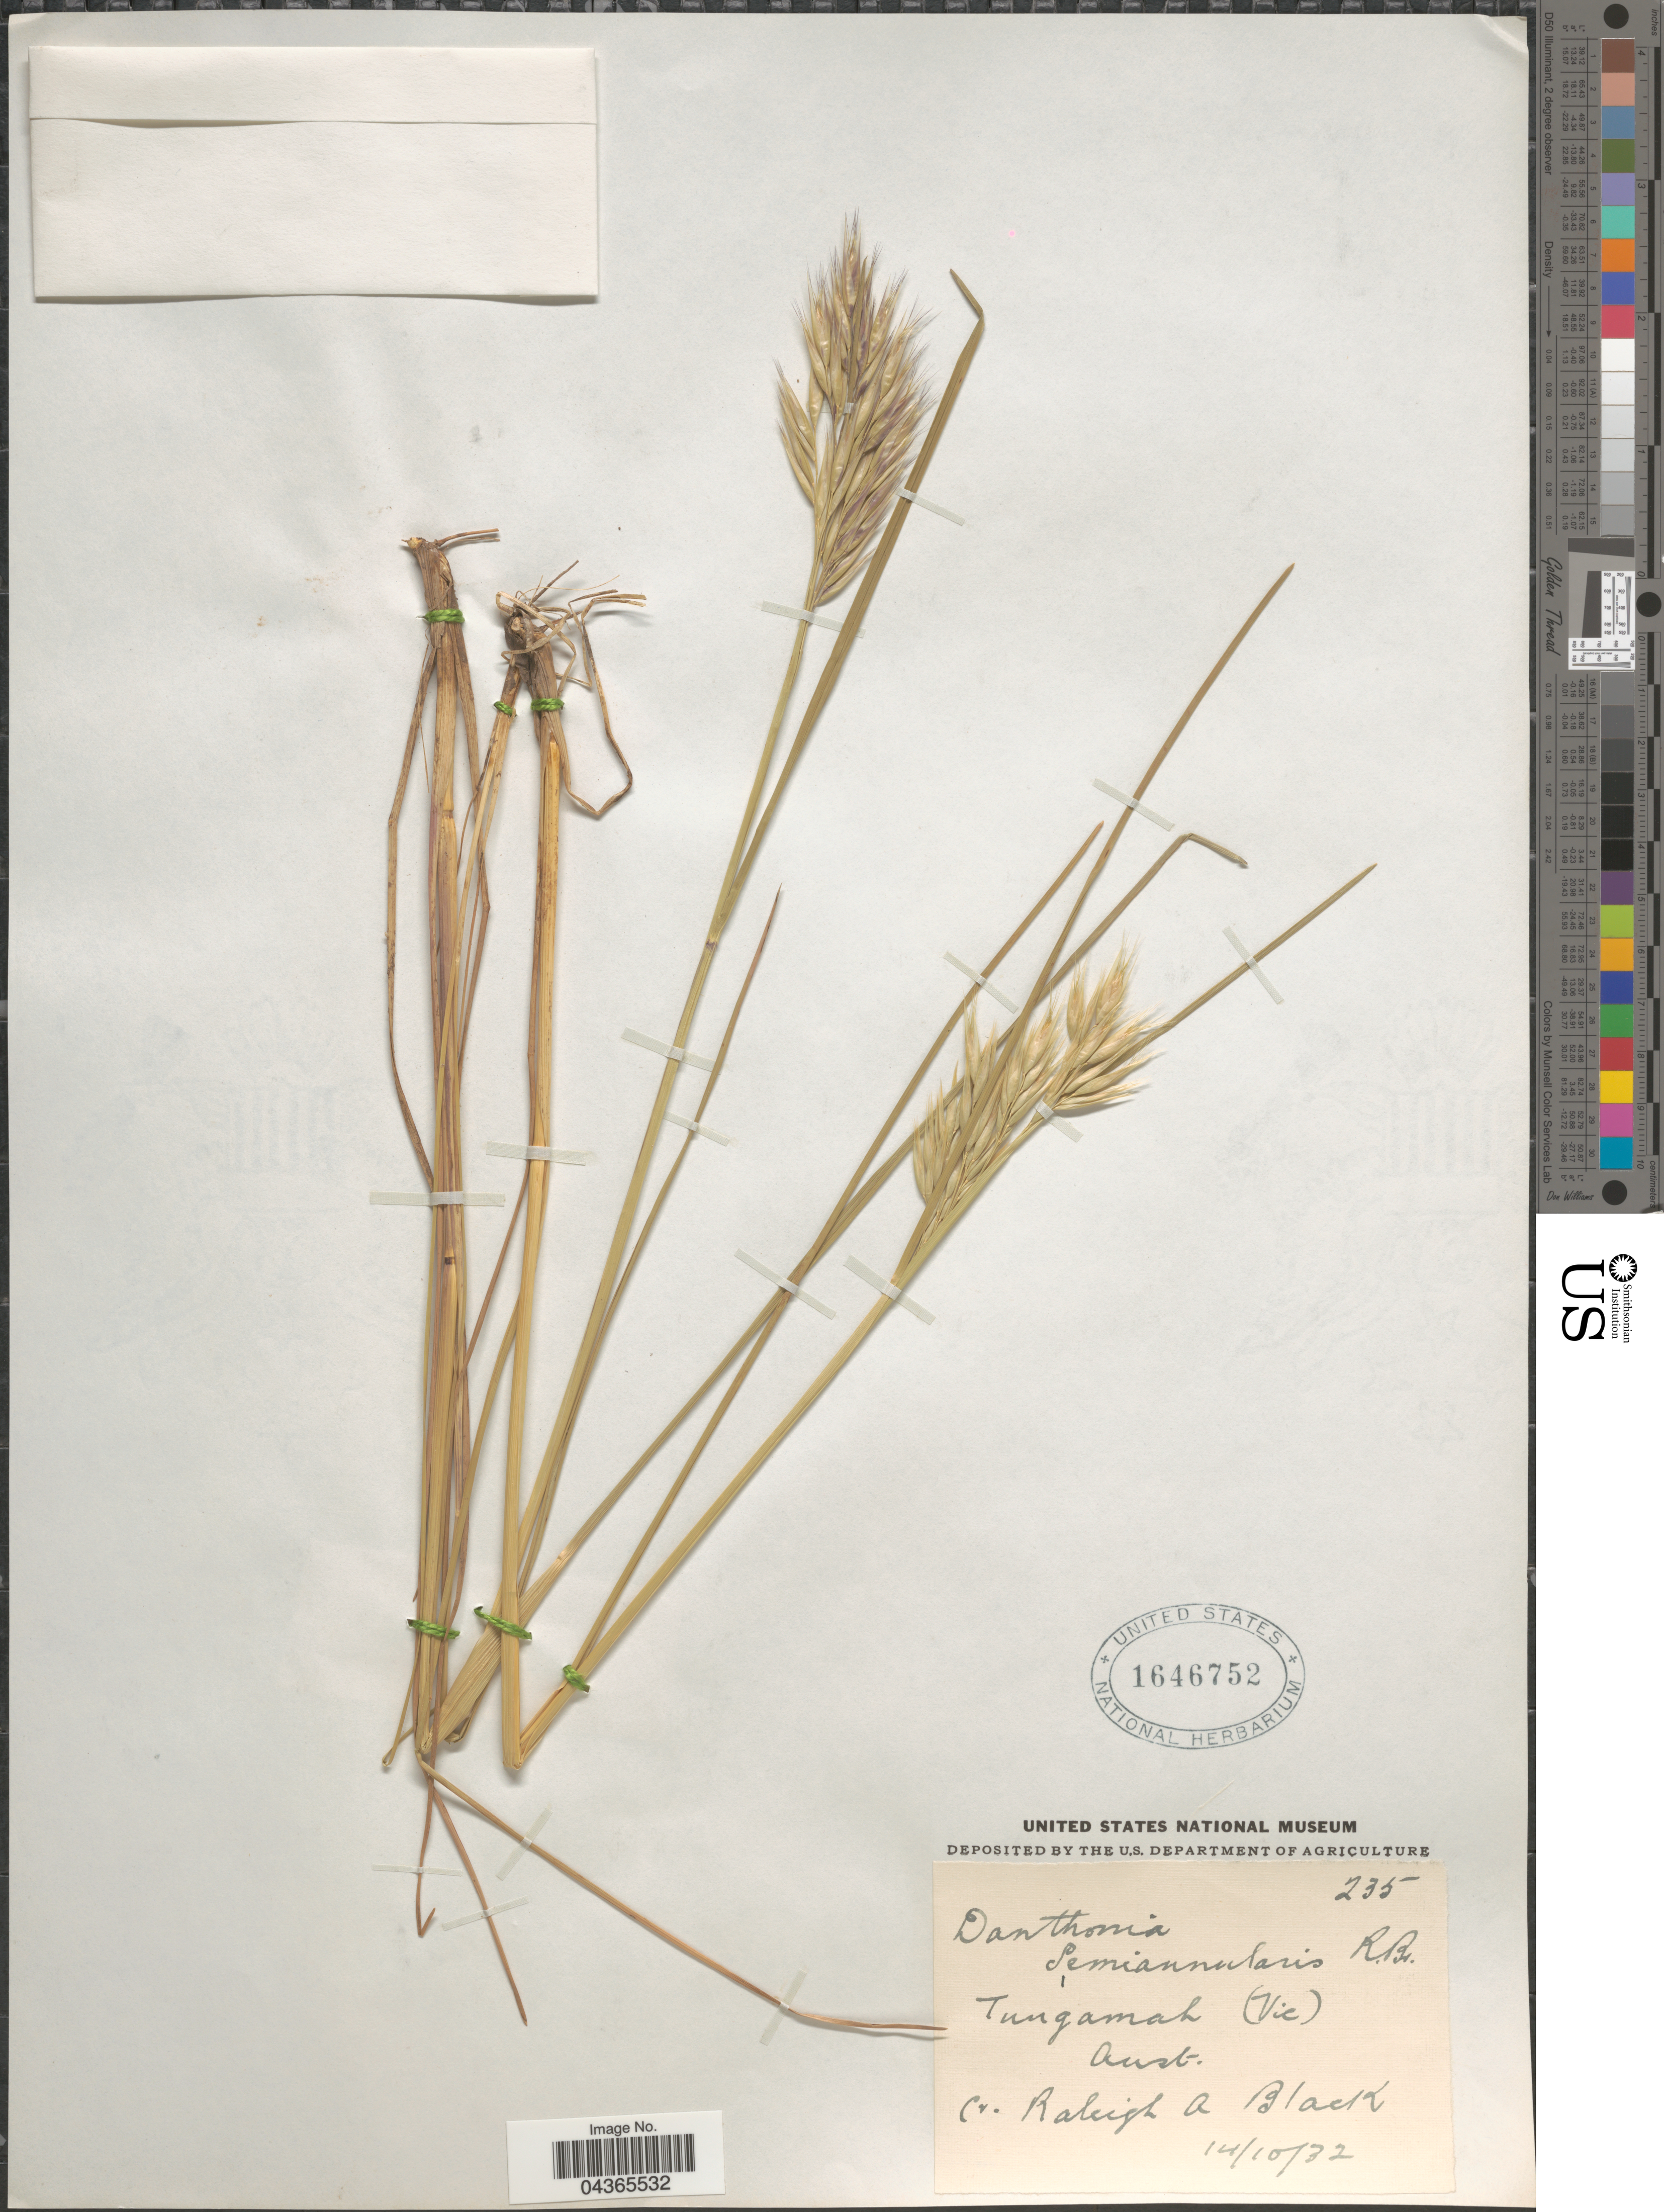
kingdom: Plantae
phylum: Tracheophyta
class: Liliopsida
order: Poales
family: Poaceae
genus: Rytidosperma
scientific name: Rytidosperma semiannulare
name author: (Labill.) Connor & Edgar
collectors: R. A. Black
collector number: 235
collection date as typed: Transcribed d/m/y: 14/10/32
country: Australia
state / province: Victoria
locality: Tungamah (Vic).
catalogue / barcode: US 1646752